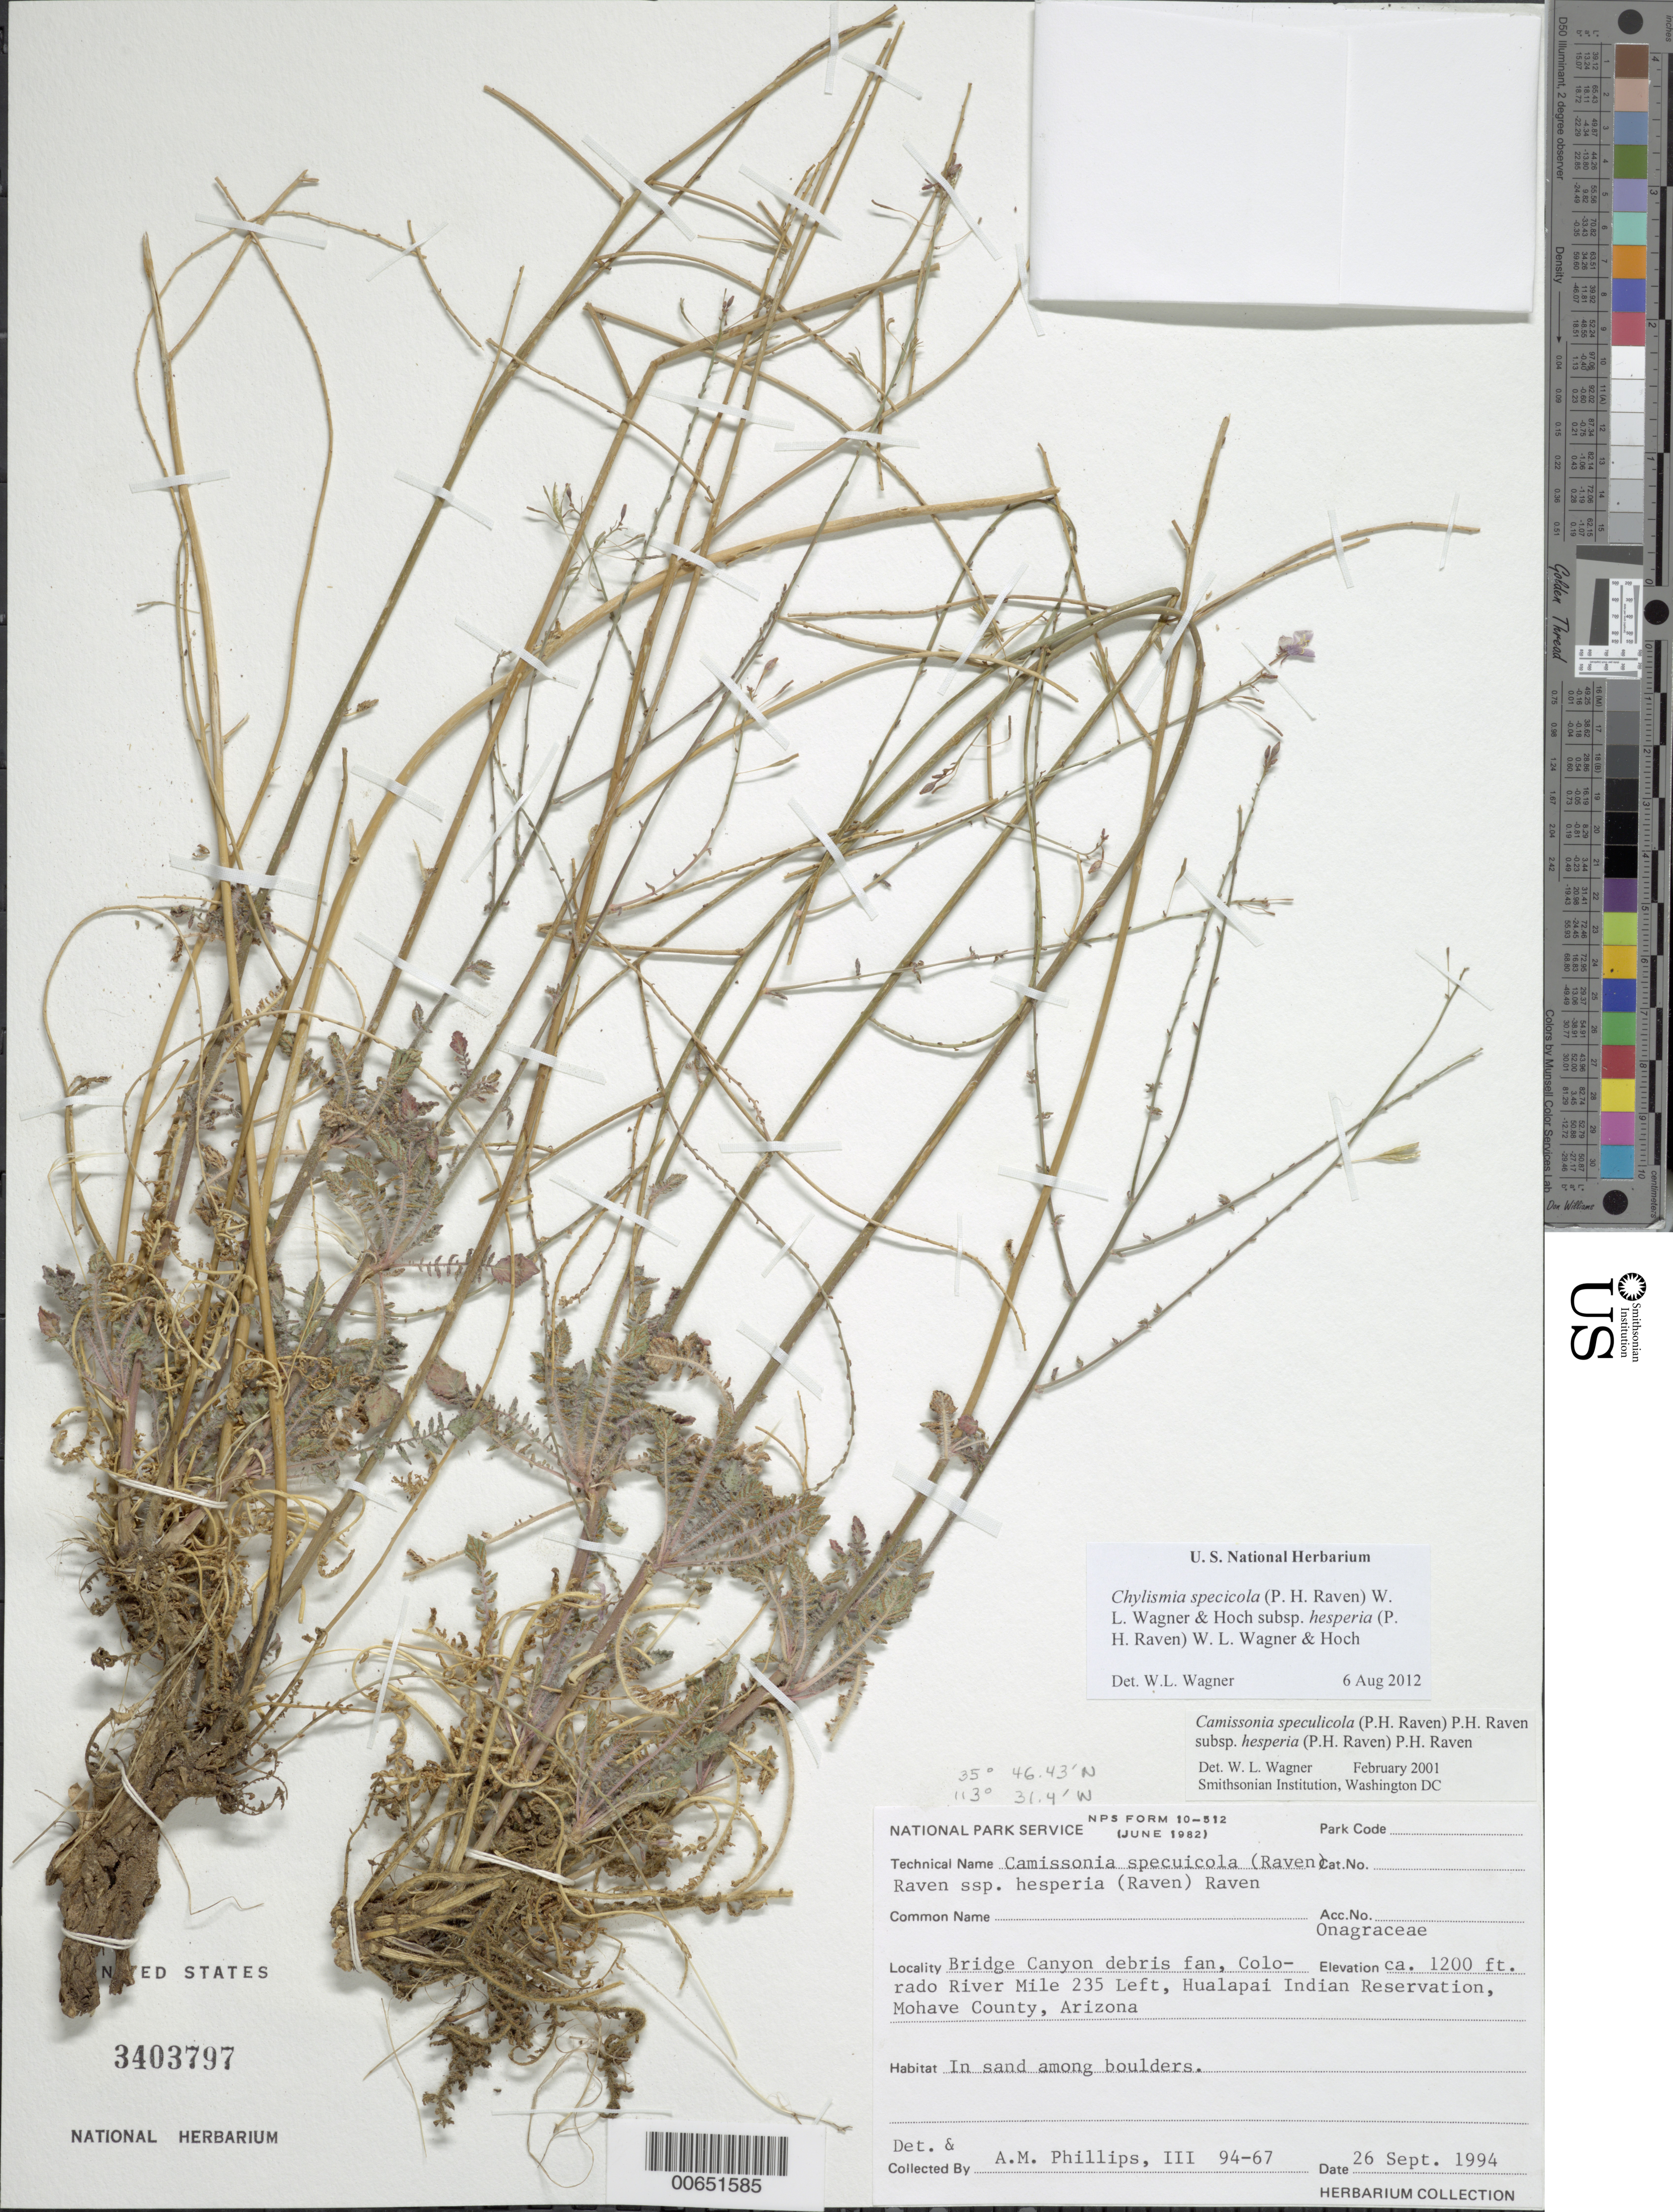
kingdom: Plantae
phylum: Tracheophyta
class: Magnoliopsida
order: Myrtales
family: Onagraceae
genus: Chylismia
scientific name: Chylismia specicola subsp. hesperia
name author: (P.H. Raven) W.L. Wagner & Hoch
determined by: Wagner, W. L., (BOT), Smithsonian Institution - National Museum of Natural History (UNITED STATES)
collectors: A. M. Phillips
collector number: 94-67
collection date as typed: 26 Sep 1994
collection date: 1994-09-26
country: United States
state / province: Arizona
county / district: Mohave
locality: Bridge canyon, colorado river, hualapai indian reservation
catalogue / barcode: US 3403797